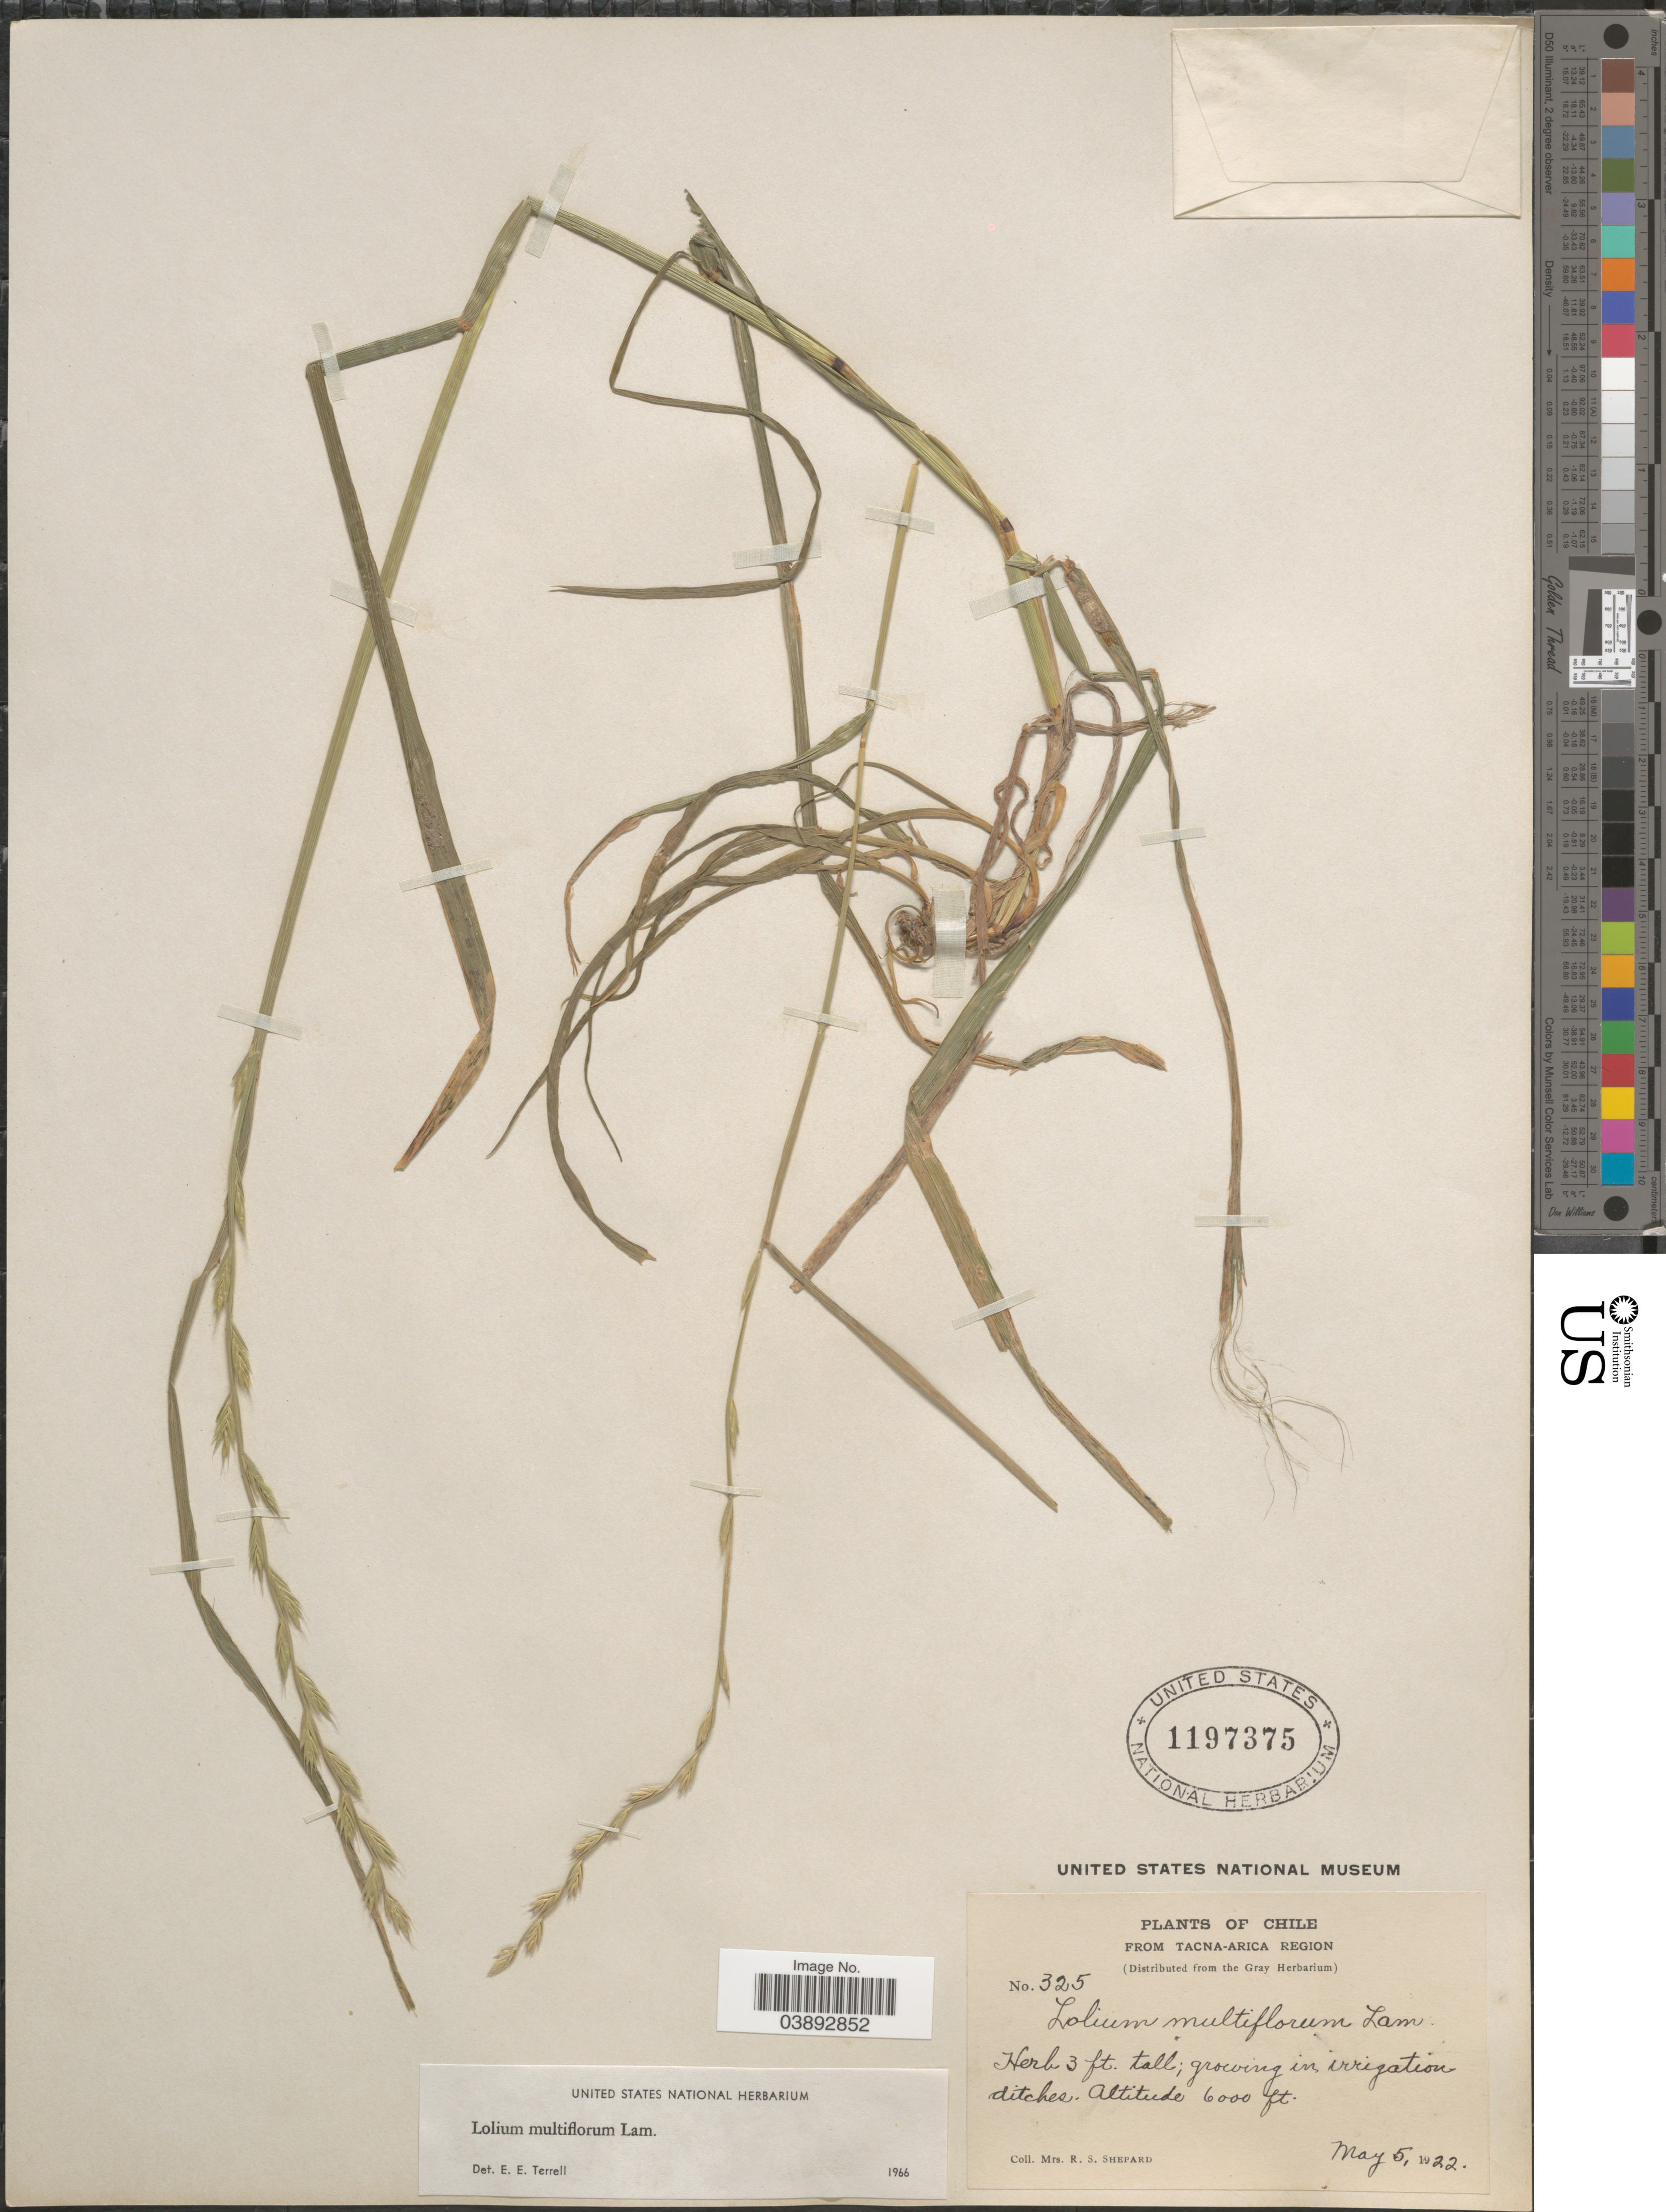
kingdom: Plantae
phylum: Tracheophyta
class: Liliopsida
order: Poales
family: Poaceae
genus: Lolium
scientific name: Lolium multiflorum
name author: Lam.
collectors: R. Shepard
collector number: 325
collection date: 1922-05-05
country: Chile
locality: From Tacna-Arica Region.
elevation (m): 1829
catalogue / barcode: US 1197375